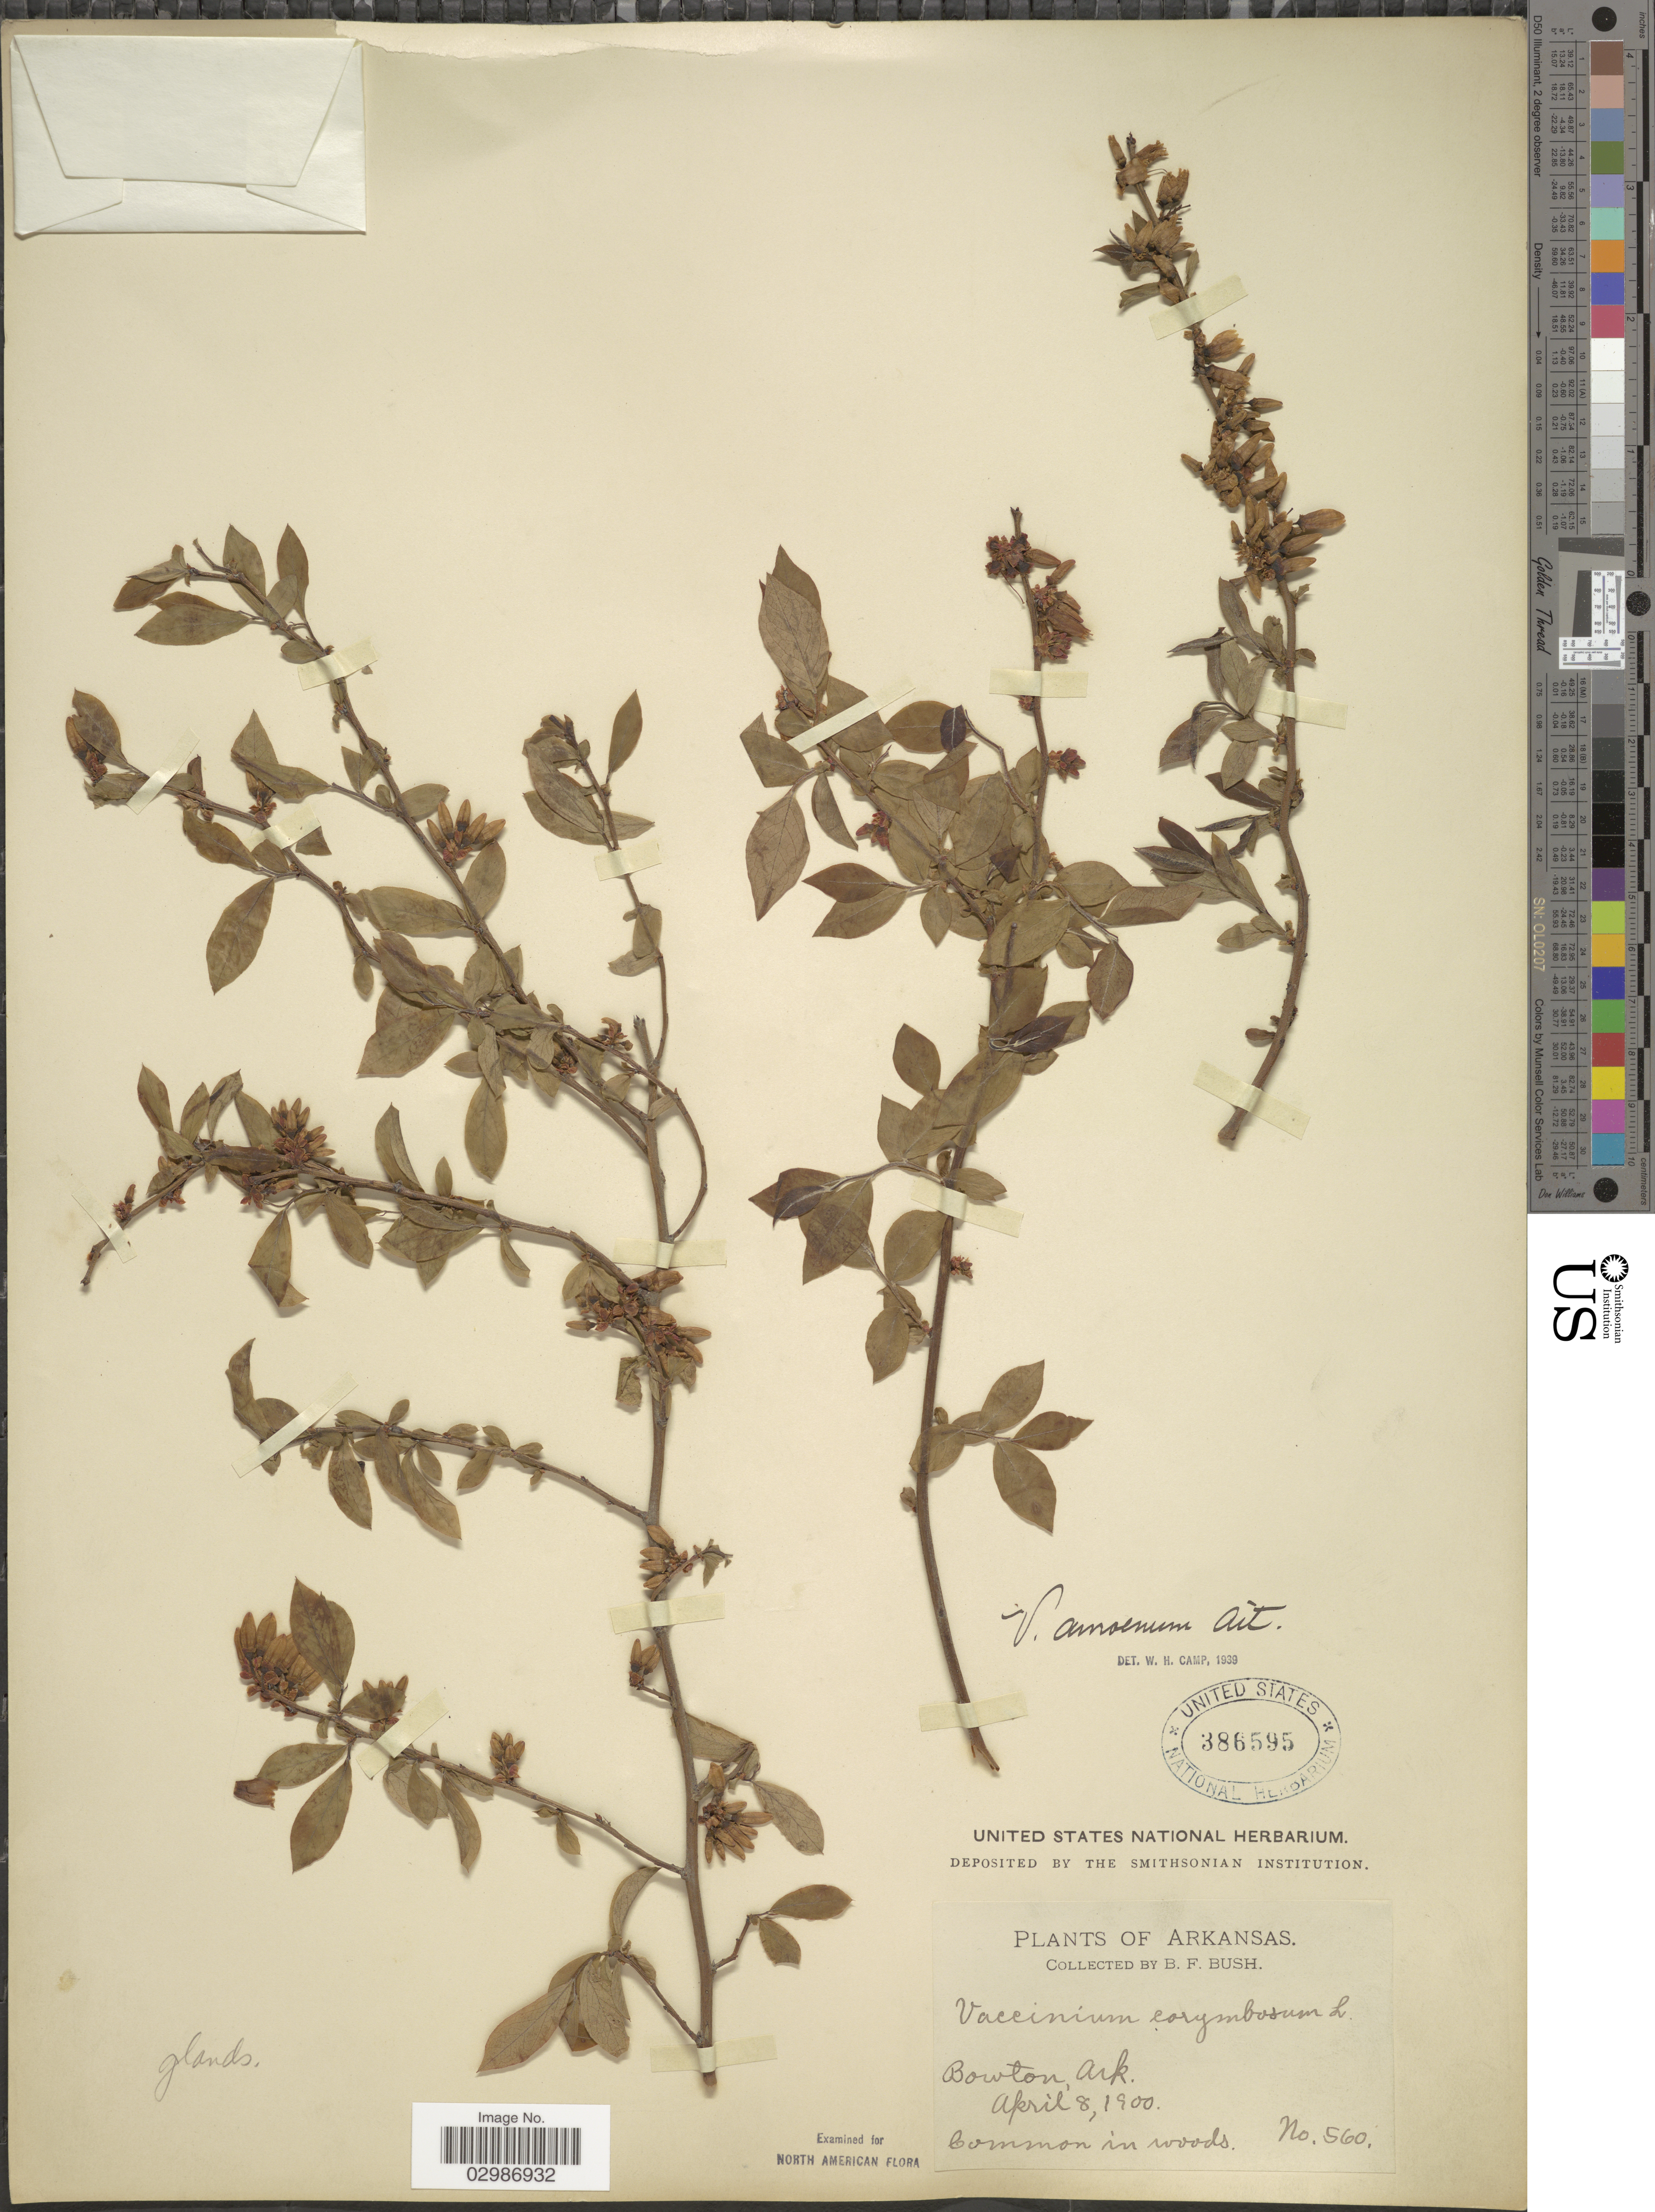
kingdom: Plantae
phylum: Tracheophyta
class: Magnoliopsida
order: Ericales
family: Ericaceae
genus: Vaccinium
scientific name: Vaccinium amoenum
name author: Aiton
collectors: B. F. Bush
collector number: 560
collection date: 1900-04-08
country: United States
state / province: Arkansas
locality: Bowton.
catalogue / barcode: US 386595